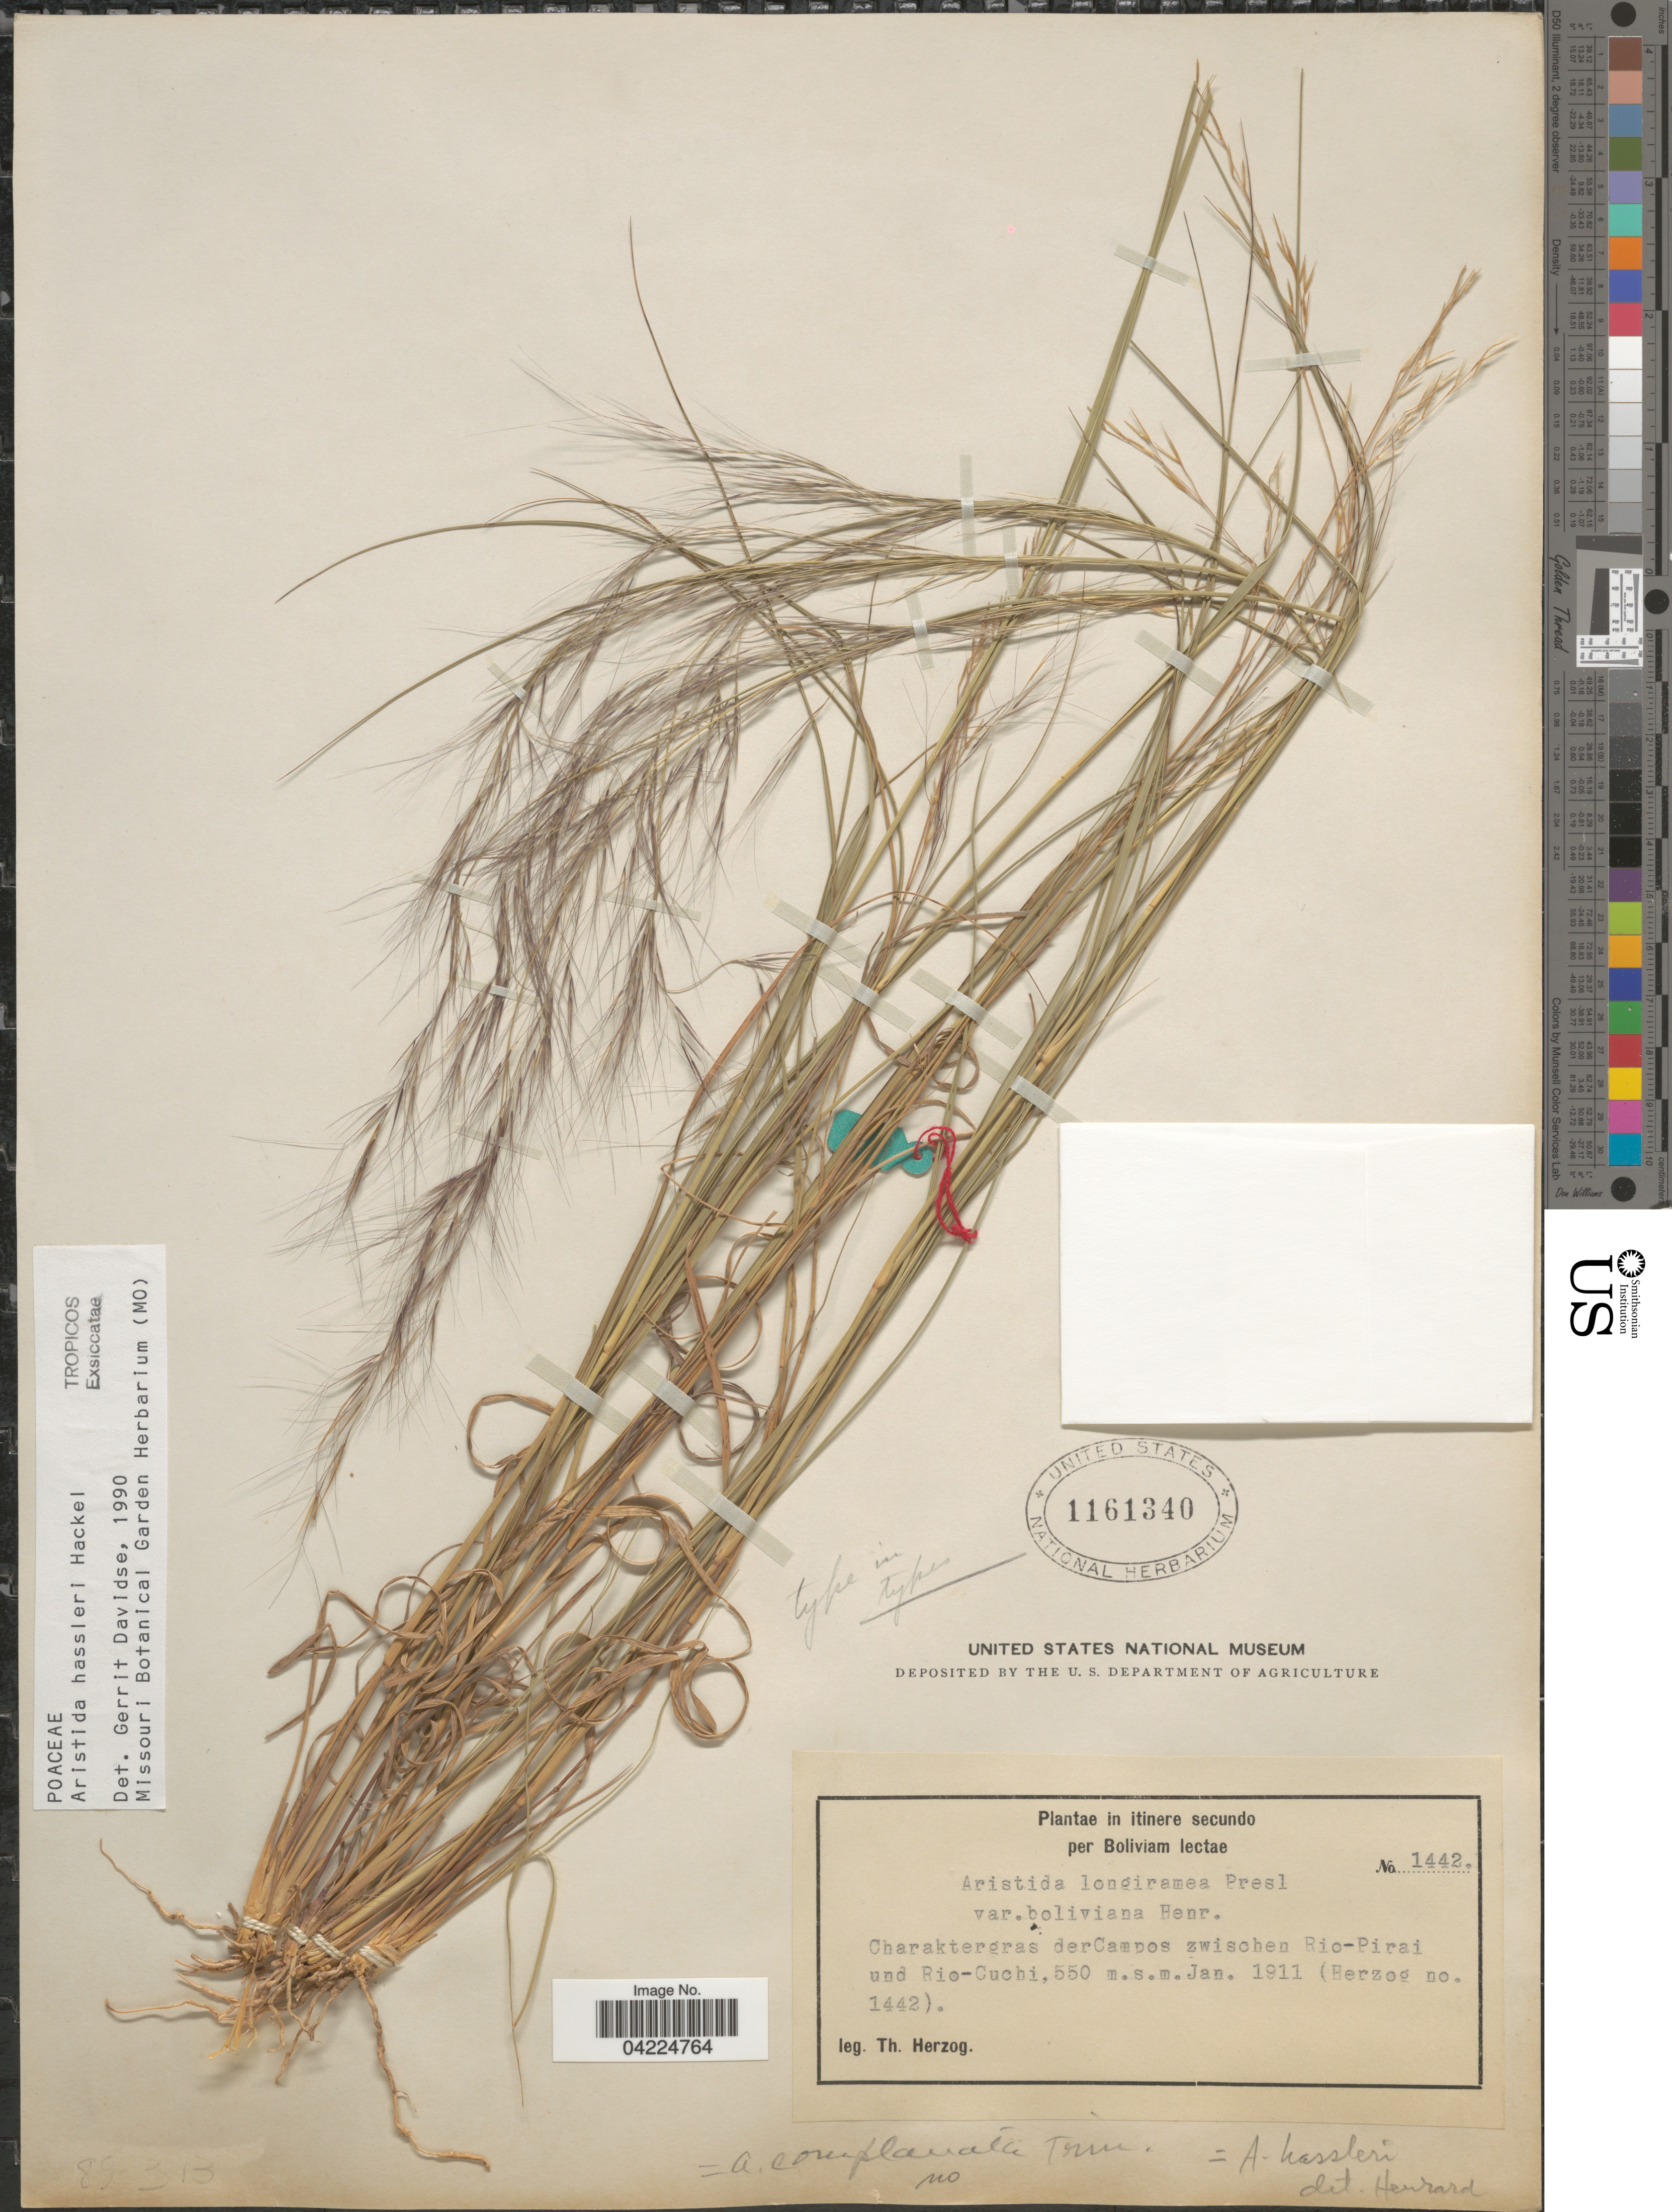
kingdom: Plantae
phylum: Tracheophyta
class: Liliopsida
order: Poales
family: Poaceae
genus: Aristida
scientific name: Aristida hassleri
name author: Hack.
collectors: T. Herzog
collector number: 1442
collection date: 1911-01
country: Bolivia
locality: Itinere secundo. Charaktergras der Campos zwischen Rio-Pirai und Rio-Cuchi.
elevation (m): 550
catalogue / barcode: US 1161340